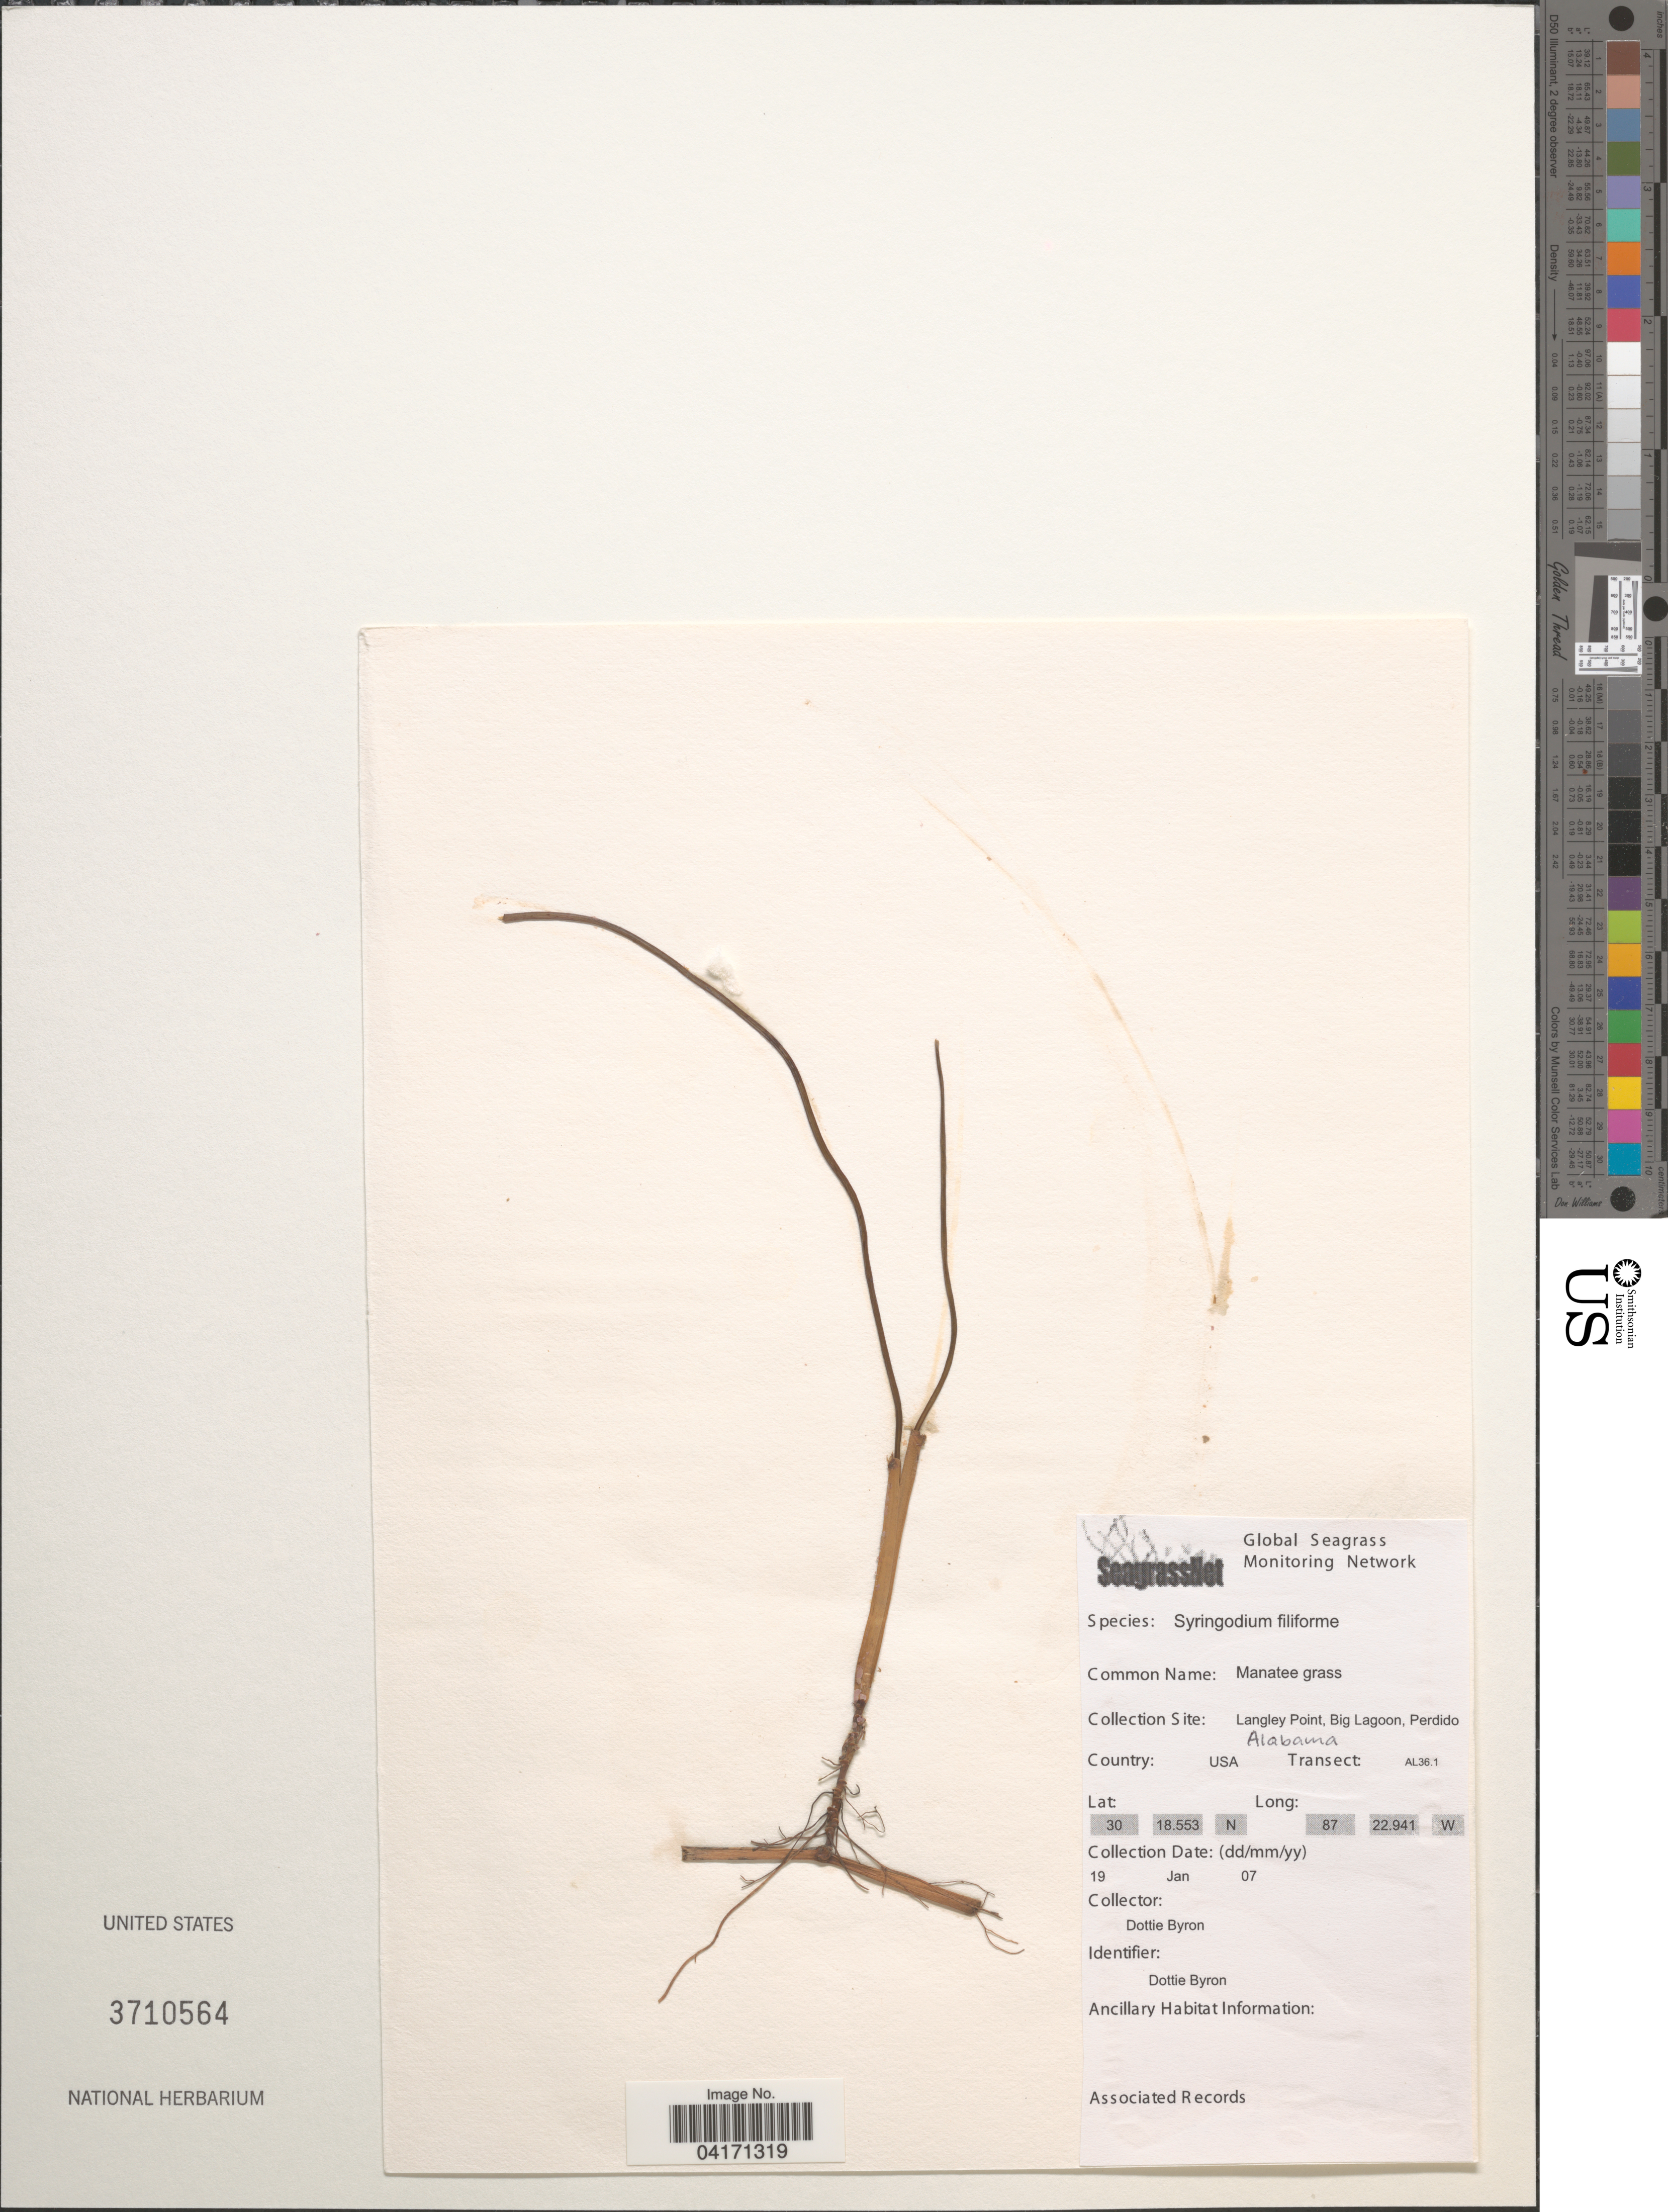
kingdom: Plantae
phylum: Tracheophyta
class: Liliopsida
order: Alismatales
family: Cymodoceaceae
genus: Syringodium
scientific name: Syringodium filiforme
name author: Kütz.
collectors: D. Byron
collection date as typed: Transcribed d/m/y: 19/1/7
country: United States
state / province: Alabama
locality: Langley Point, Big Lagoon, Perdido. Transect: AL36.1.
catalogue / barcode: US 3710564